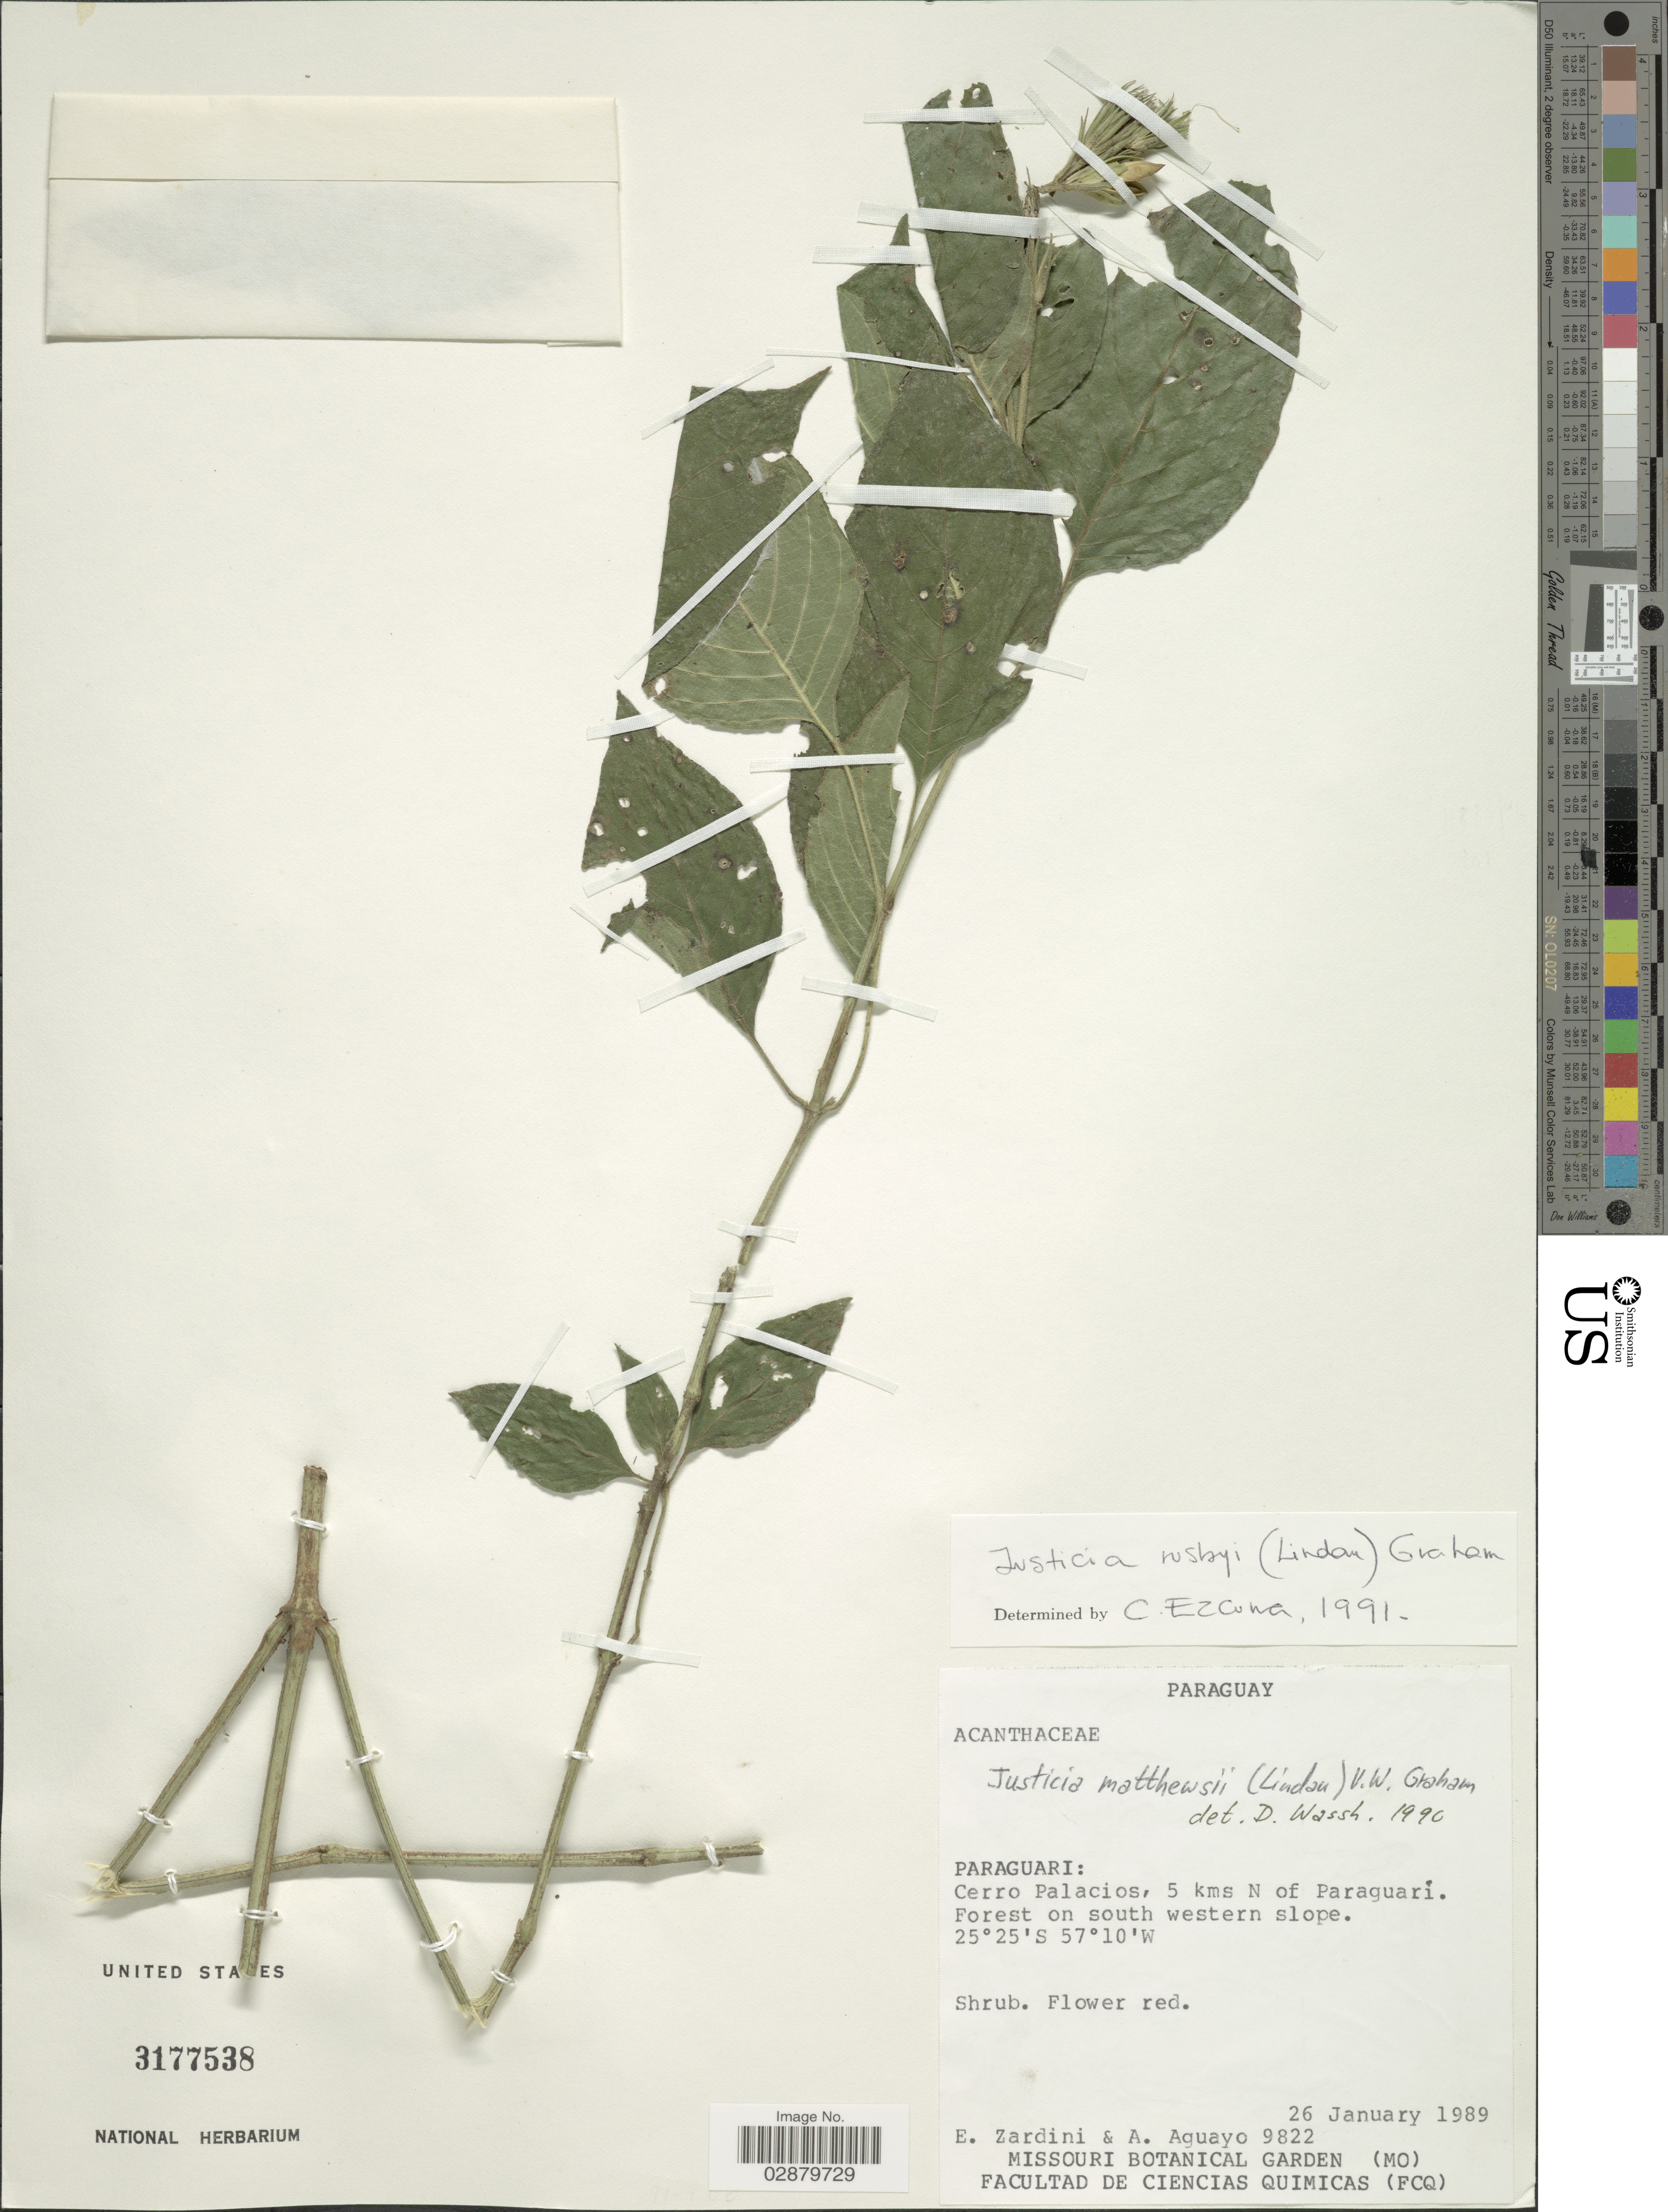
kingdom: Plantae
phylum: Tracheophyta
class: Magnoliopsida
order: Lamiales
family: Acanthaceae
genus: Justicia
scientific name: Justicia matthewsii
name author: (Lindau) Rusby ex Dyer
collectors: E. Zardini & A. Aguayo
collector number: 9822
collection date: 1989-01-26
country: Paraguay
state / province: Paraguari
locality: Cerro Palacios, 5 kms N of Paraguarí. Forest on south western slope.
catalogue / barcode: US 3177538